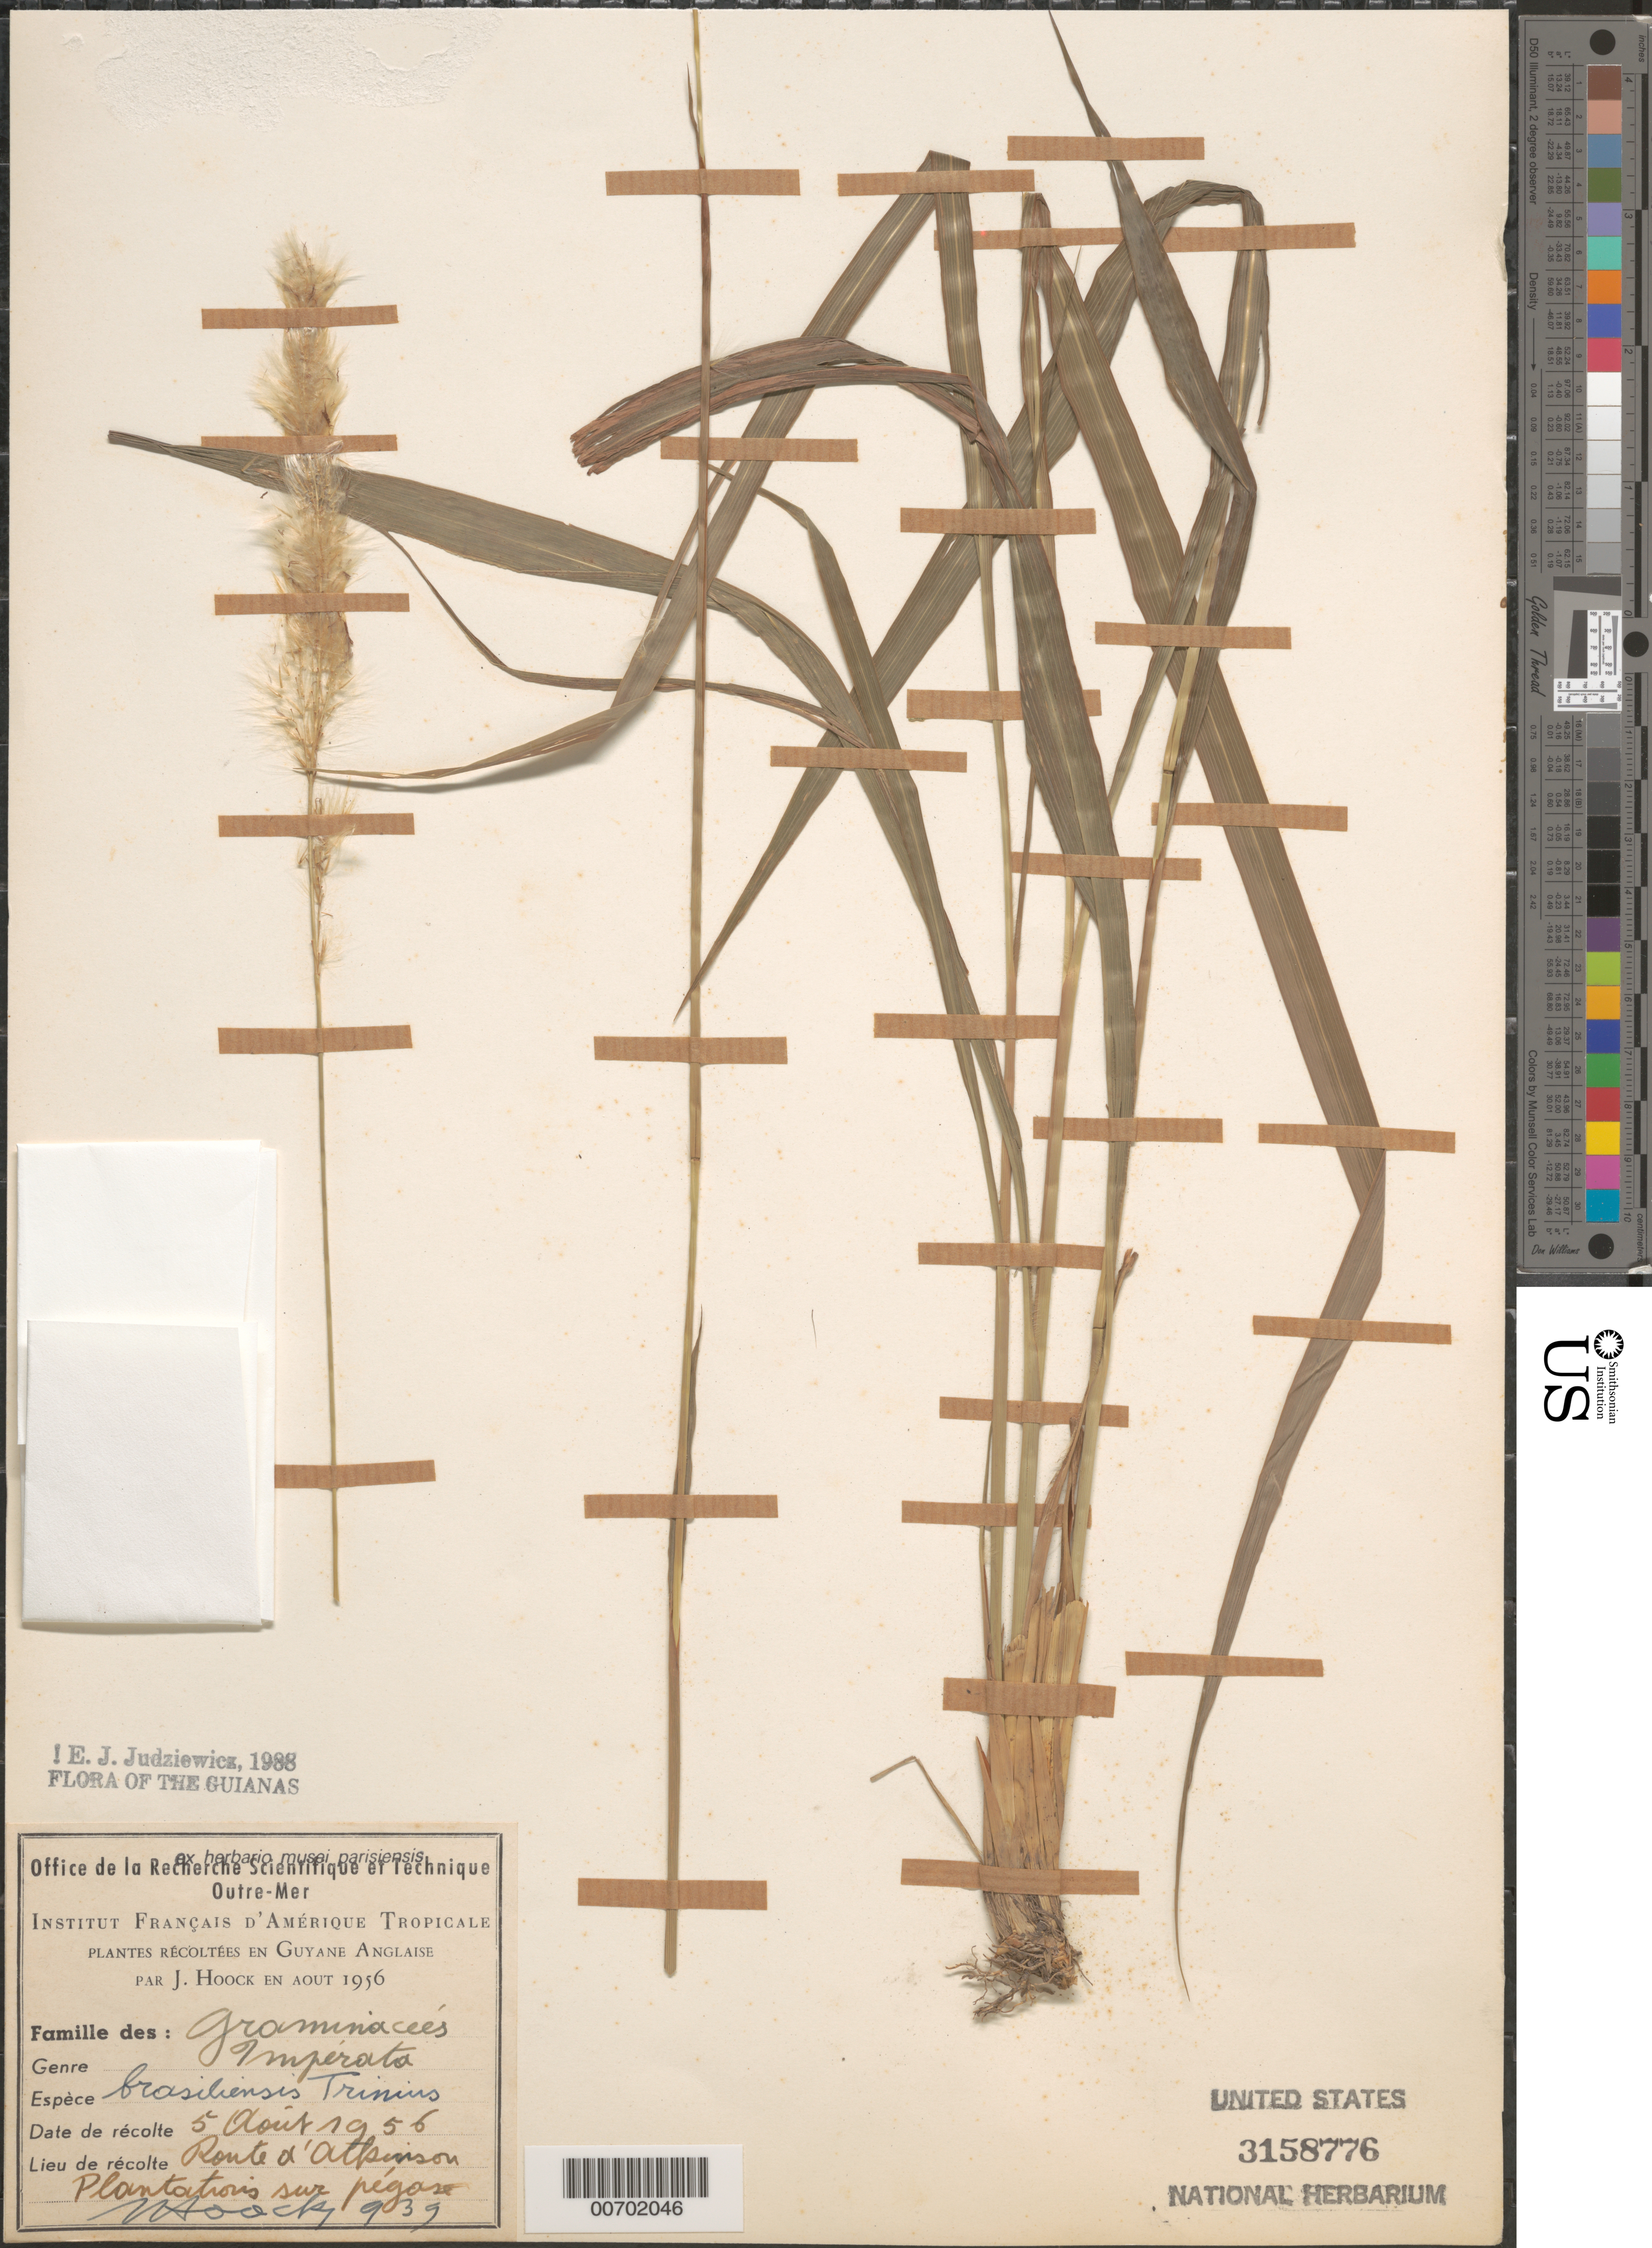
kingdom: Plantae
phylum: Tracheophyta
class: Liliopsida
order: Poales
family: Poaceae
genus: Imperata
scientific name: Imperata brasiliensis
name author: Trin.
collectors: J. Hoock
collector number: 939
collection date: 1956-08-05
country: Guyana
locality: Guyane Anglaise. Route d'Atkinson.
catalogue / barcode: US 3158776